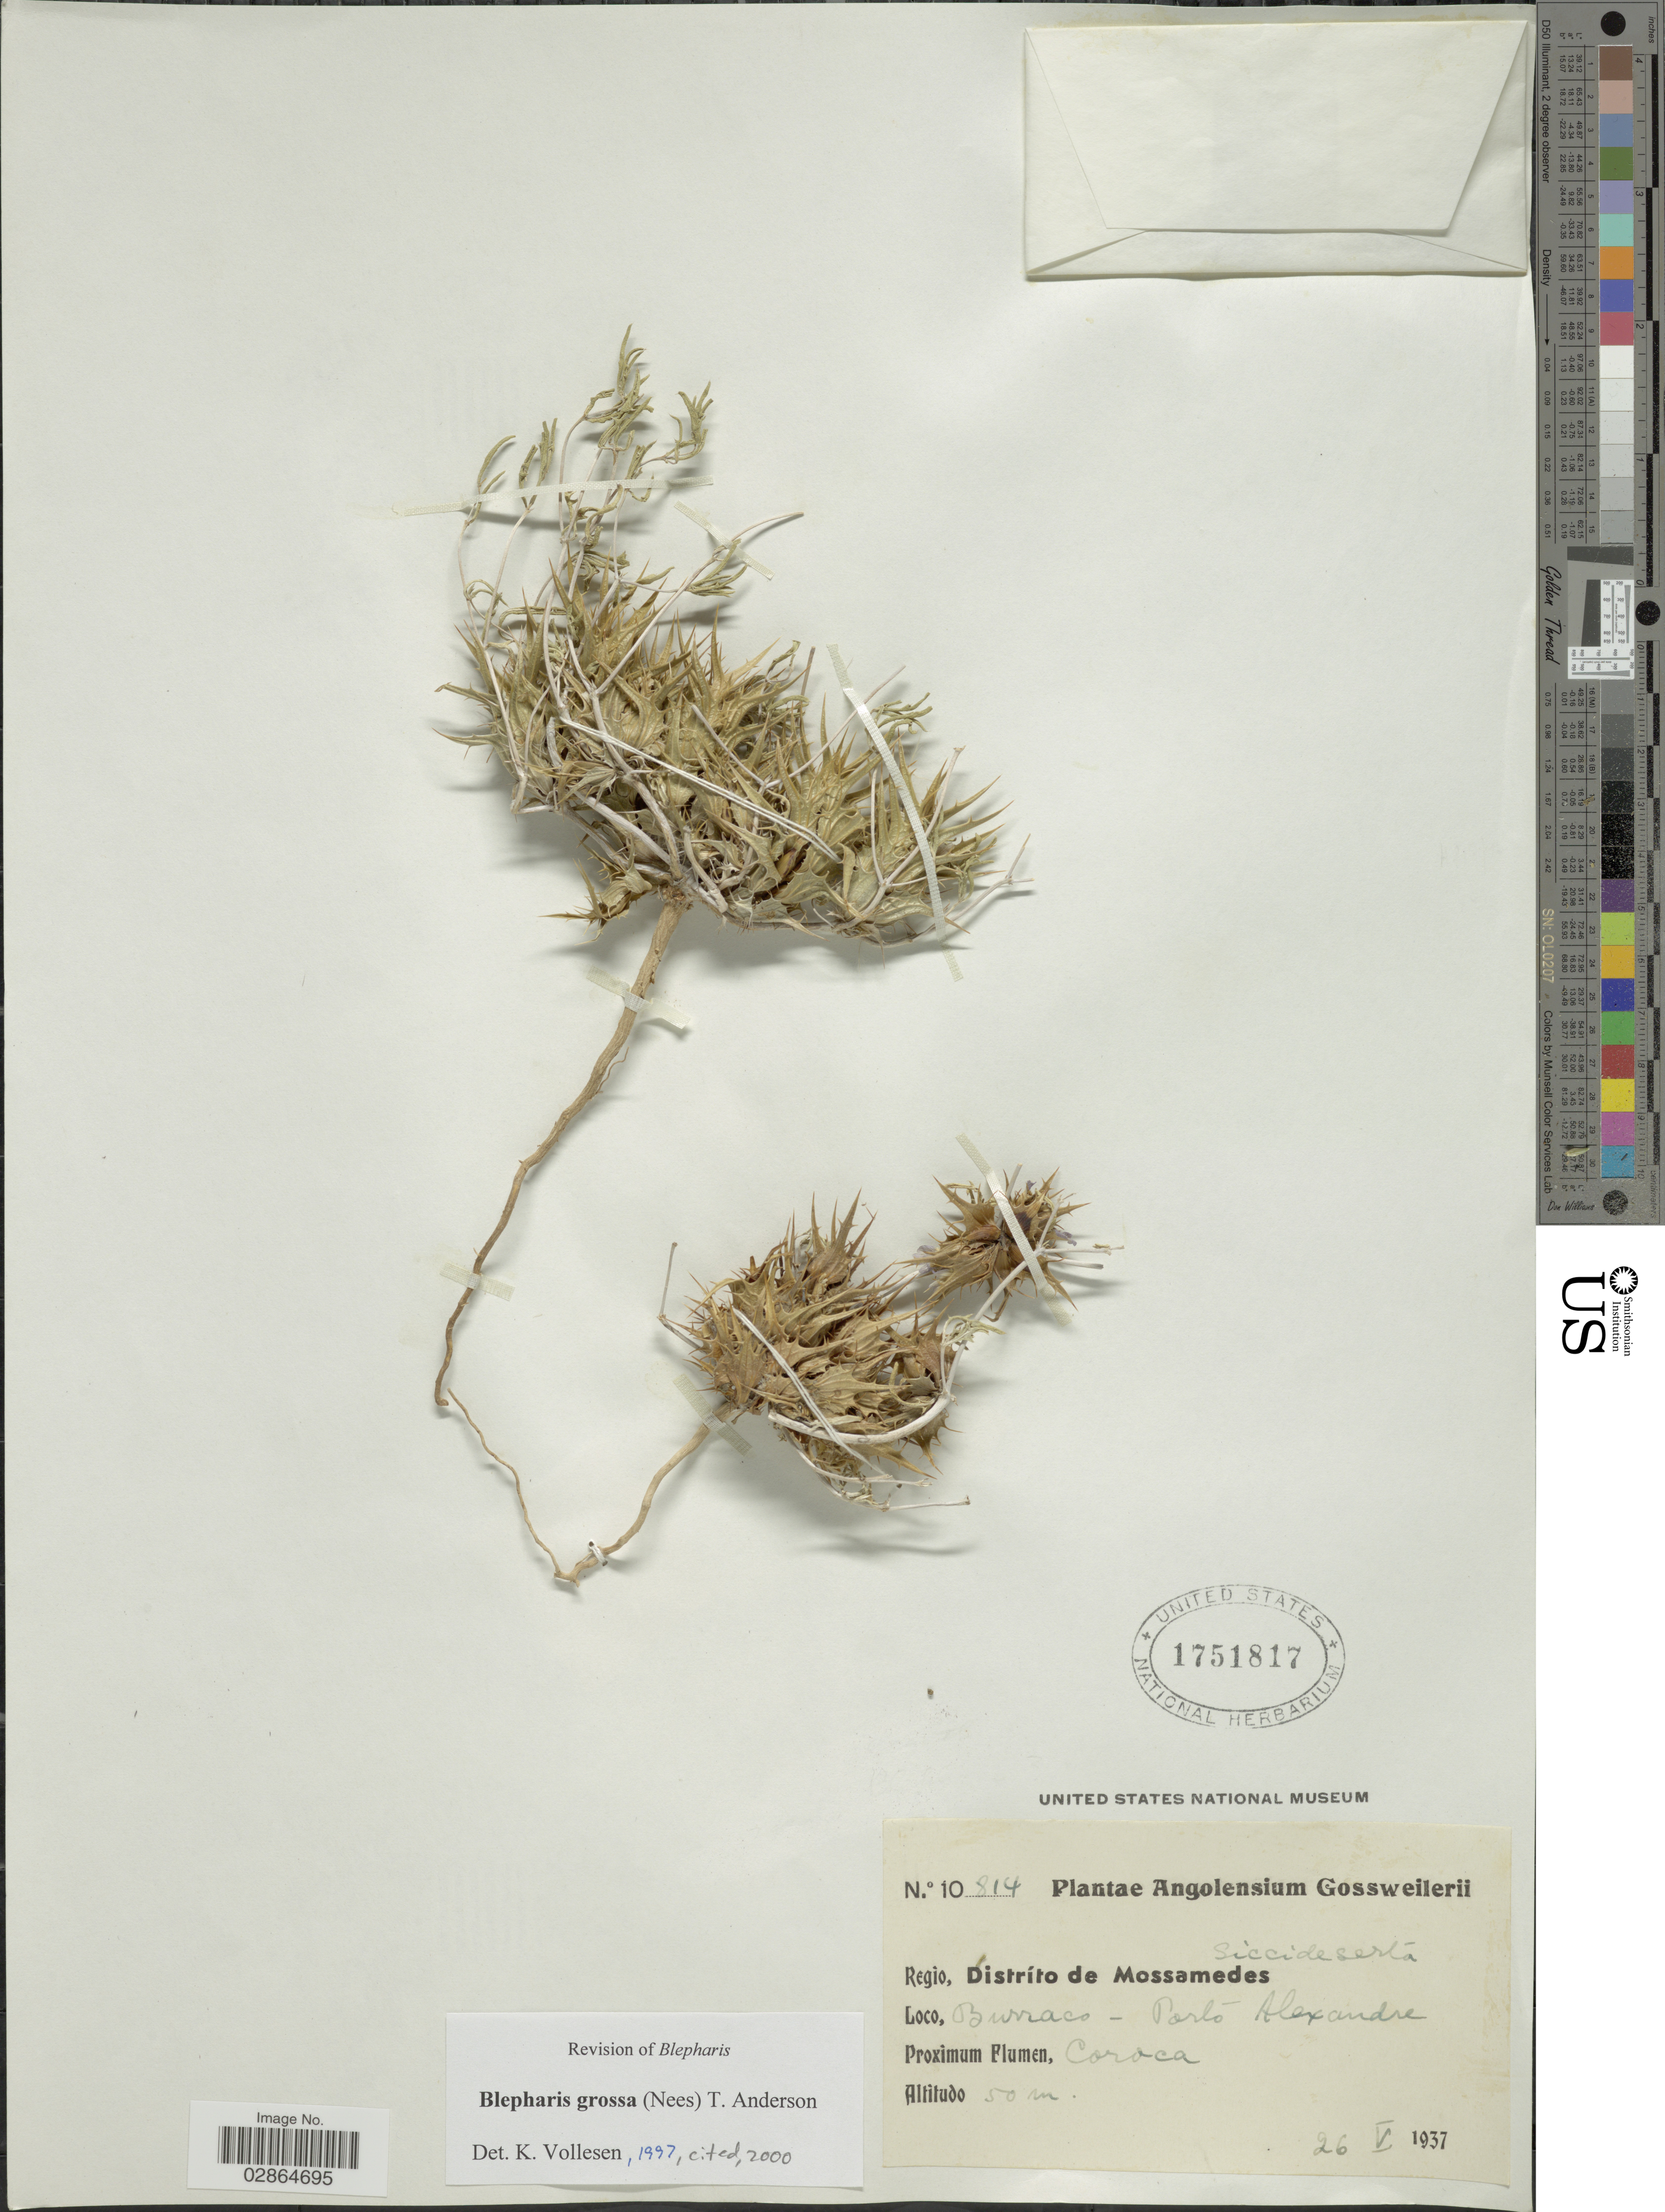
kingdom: Plantae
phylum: Tracheophyta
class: Magnoliopsida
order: Lamiales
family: Acanthaceae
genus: Blepharis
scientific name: Blepharis grossa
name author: (Nees) T. Anderson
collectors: -. Gossweiler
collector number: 10814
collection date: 1937-05-26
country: Angola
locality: Regio, Distríto de Mossamedes, Burraco - Porto Alexandre.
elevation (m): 50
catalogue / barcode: US 1751817